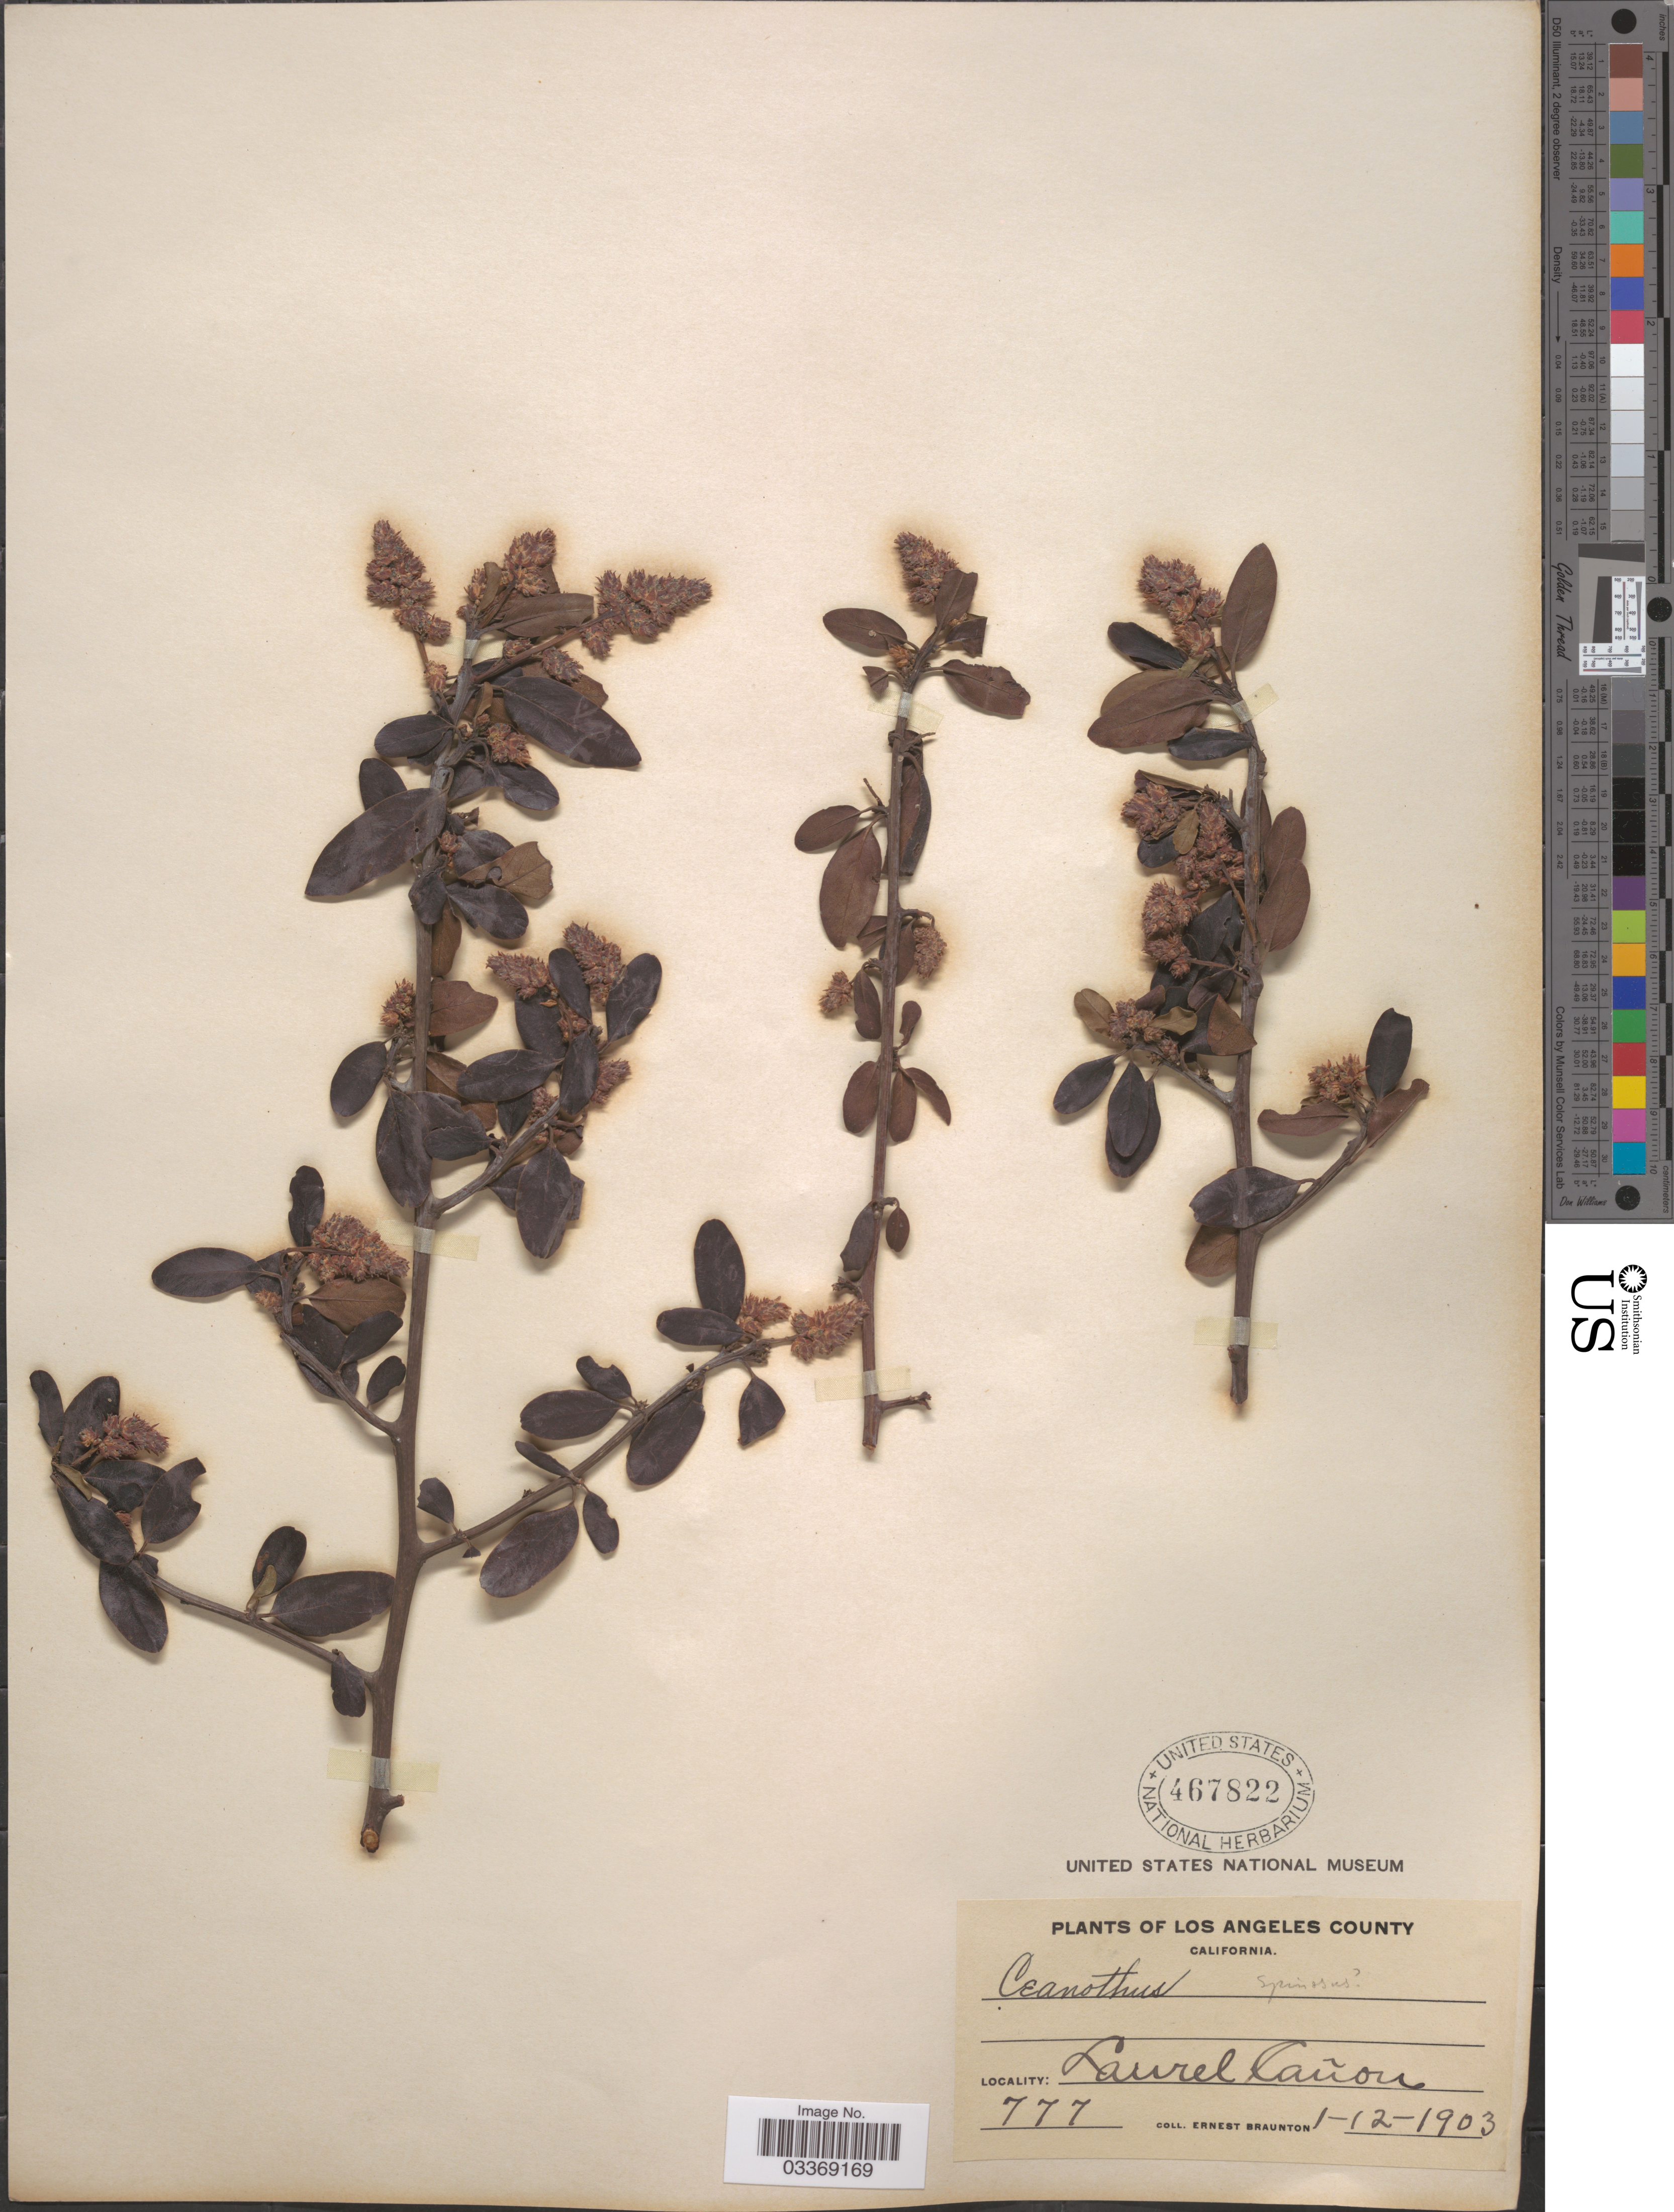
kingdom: Plantae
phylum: Tracheophyta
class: Magnoliopsida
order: Rosales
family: Rhamnaceae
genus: Ceanothus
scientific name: Ceanothus divaricatus var. eglandulosus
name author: Torr.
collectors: E. Braunton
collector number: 777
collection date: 1903-01-12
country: United States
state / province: California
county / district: Los Angeles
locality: Los Angeles County, Laurel Cañon.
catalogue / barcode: US 467822